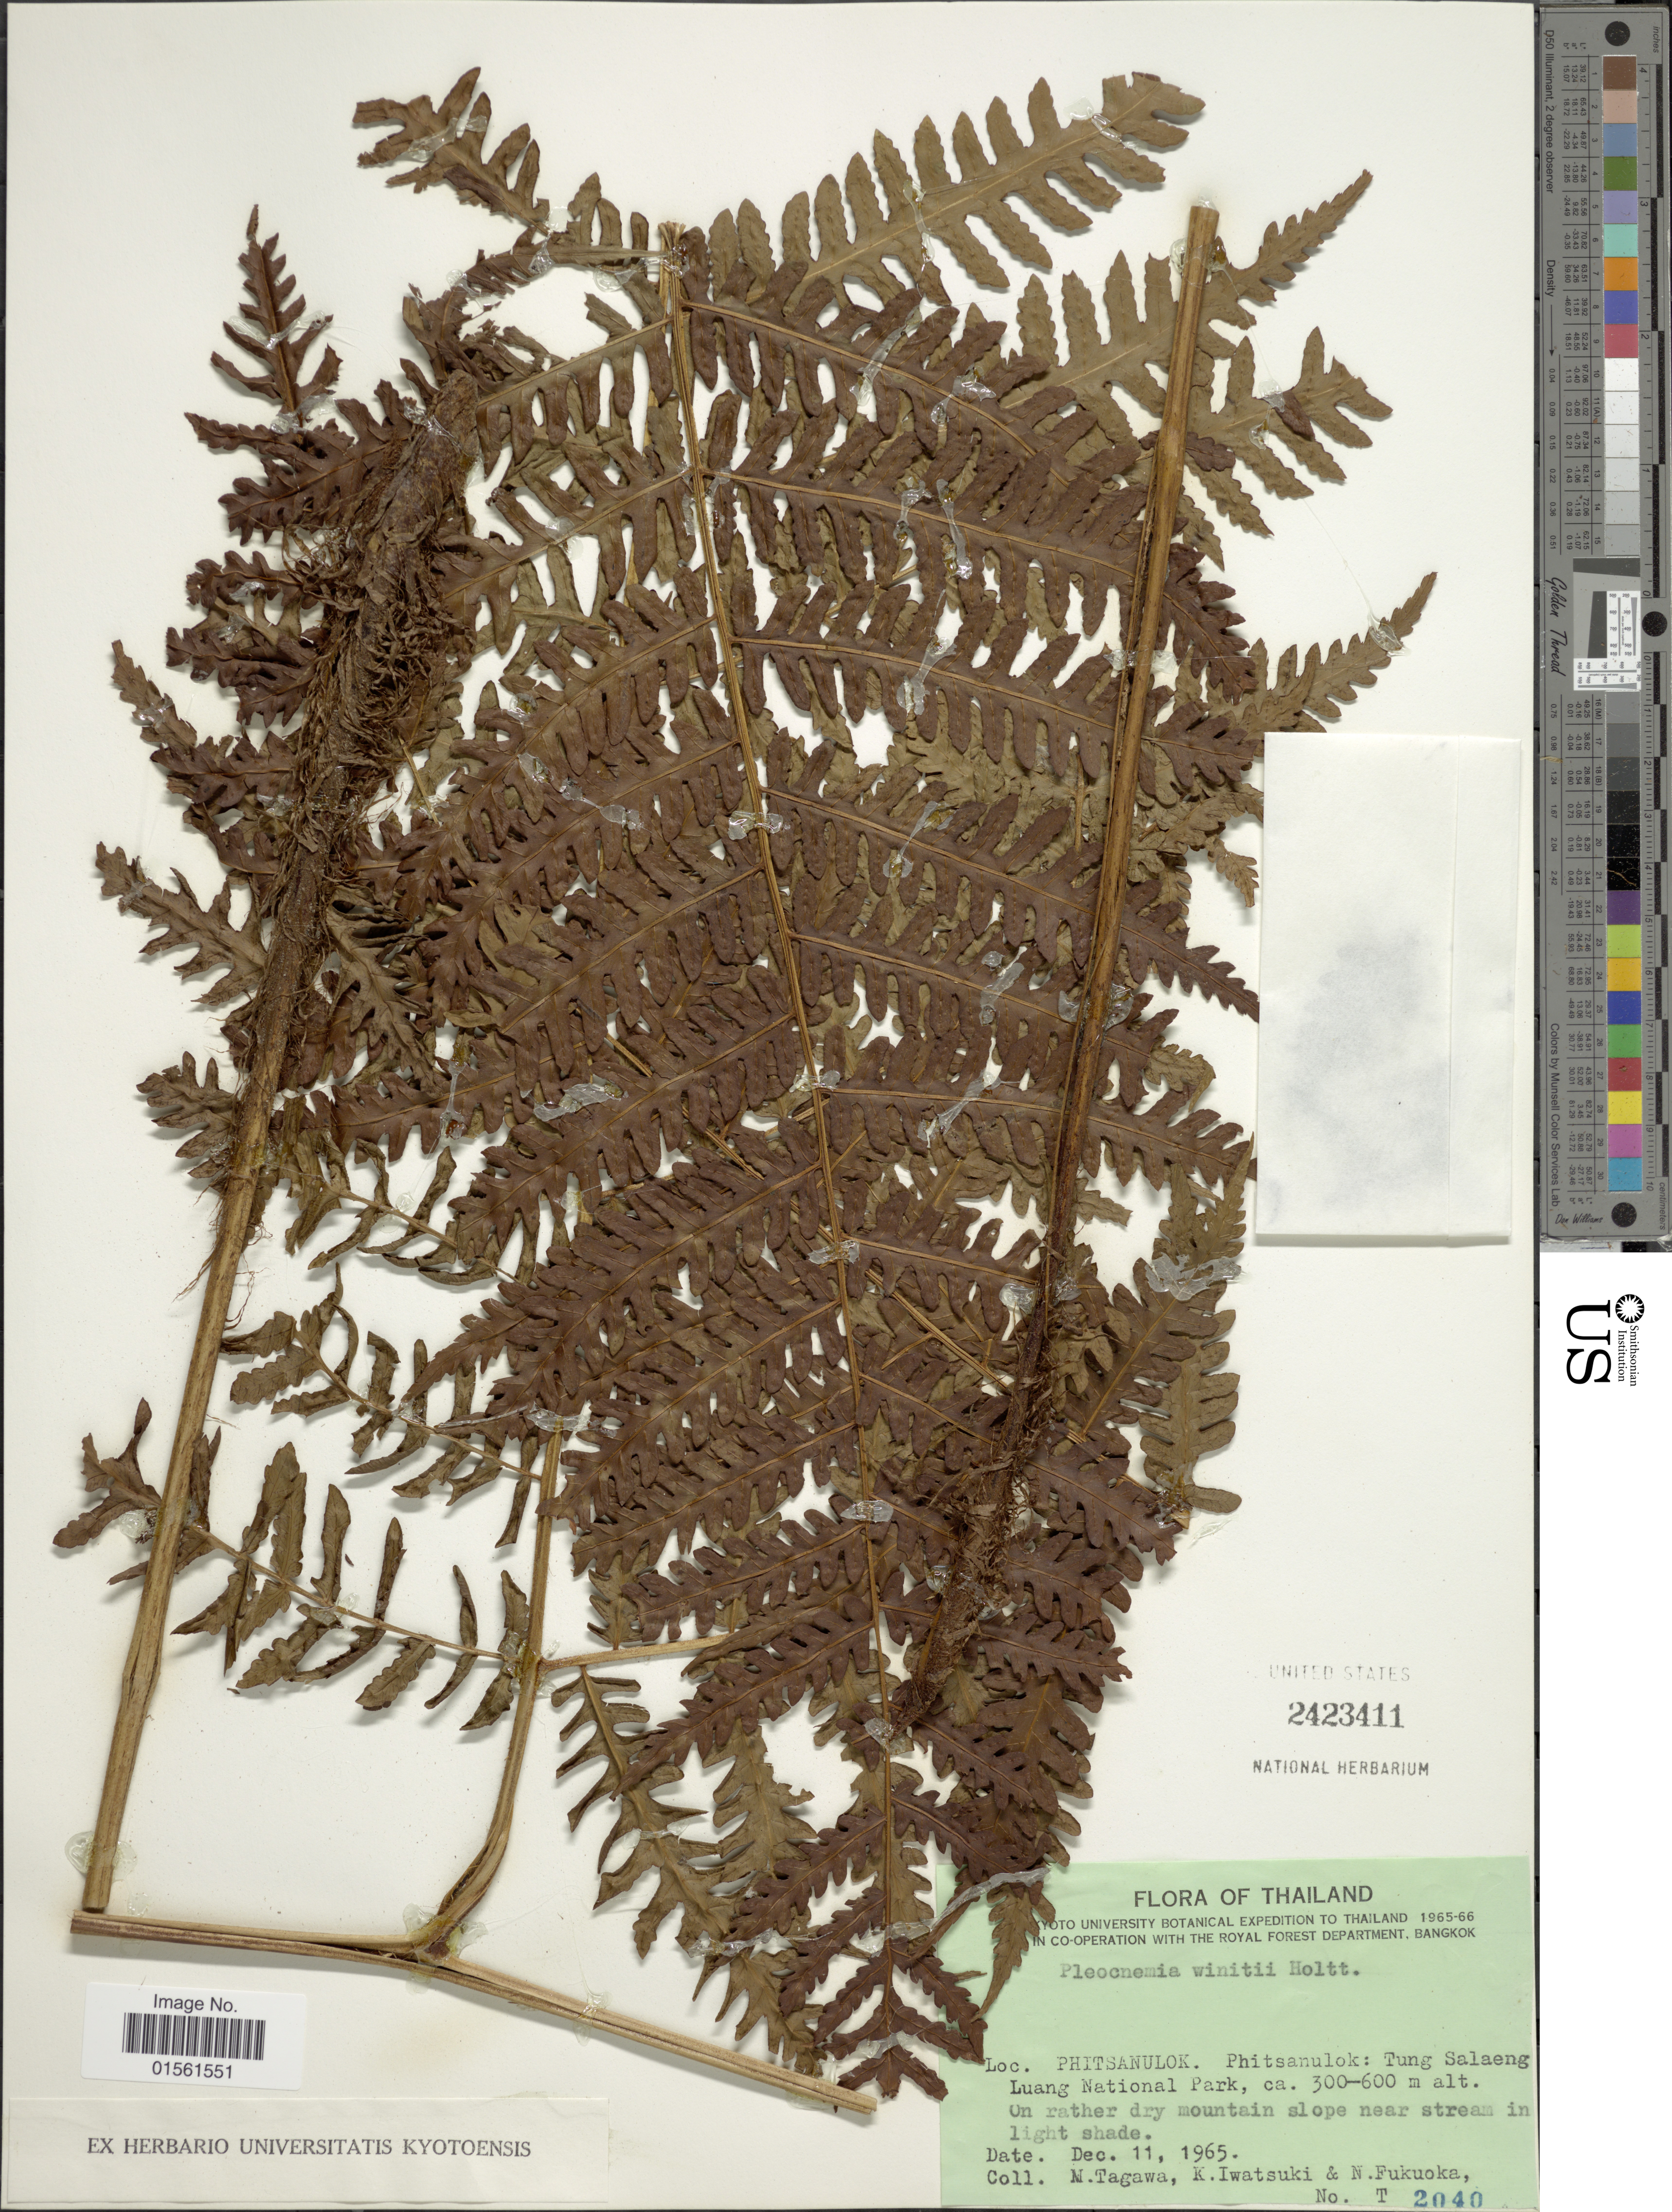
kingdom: Plantae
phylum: Tracheophyta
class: Polypodiopsida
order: Polypodiales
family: Dryopteridaceae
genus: Pleocnemia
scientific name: Pleocnemia winitii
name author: Holttum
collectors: M. Tagawa, K. Iwatsuki & N. Fukuoka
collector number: T2040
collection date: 1965-12-11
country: Thailand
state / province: Phitsanulok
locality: Thailand. Phitsanulok: Tung Salaeng Luang National Park.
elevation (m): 300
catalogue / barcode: US 2423411